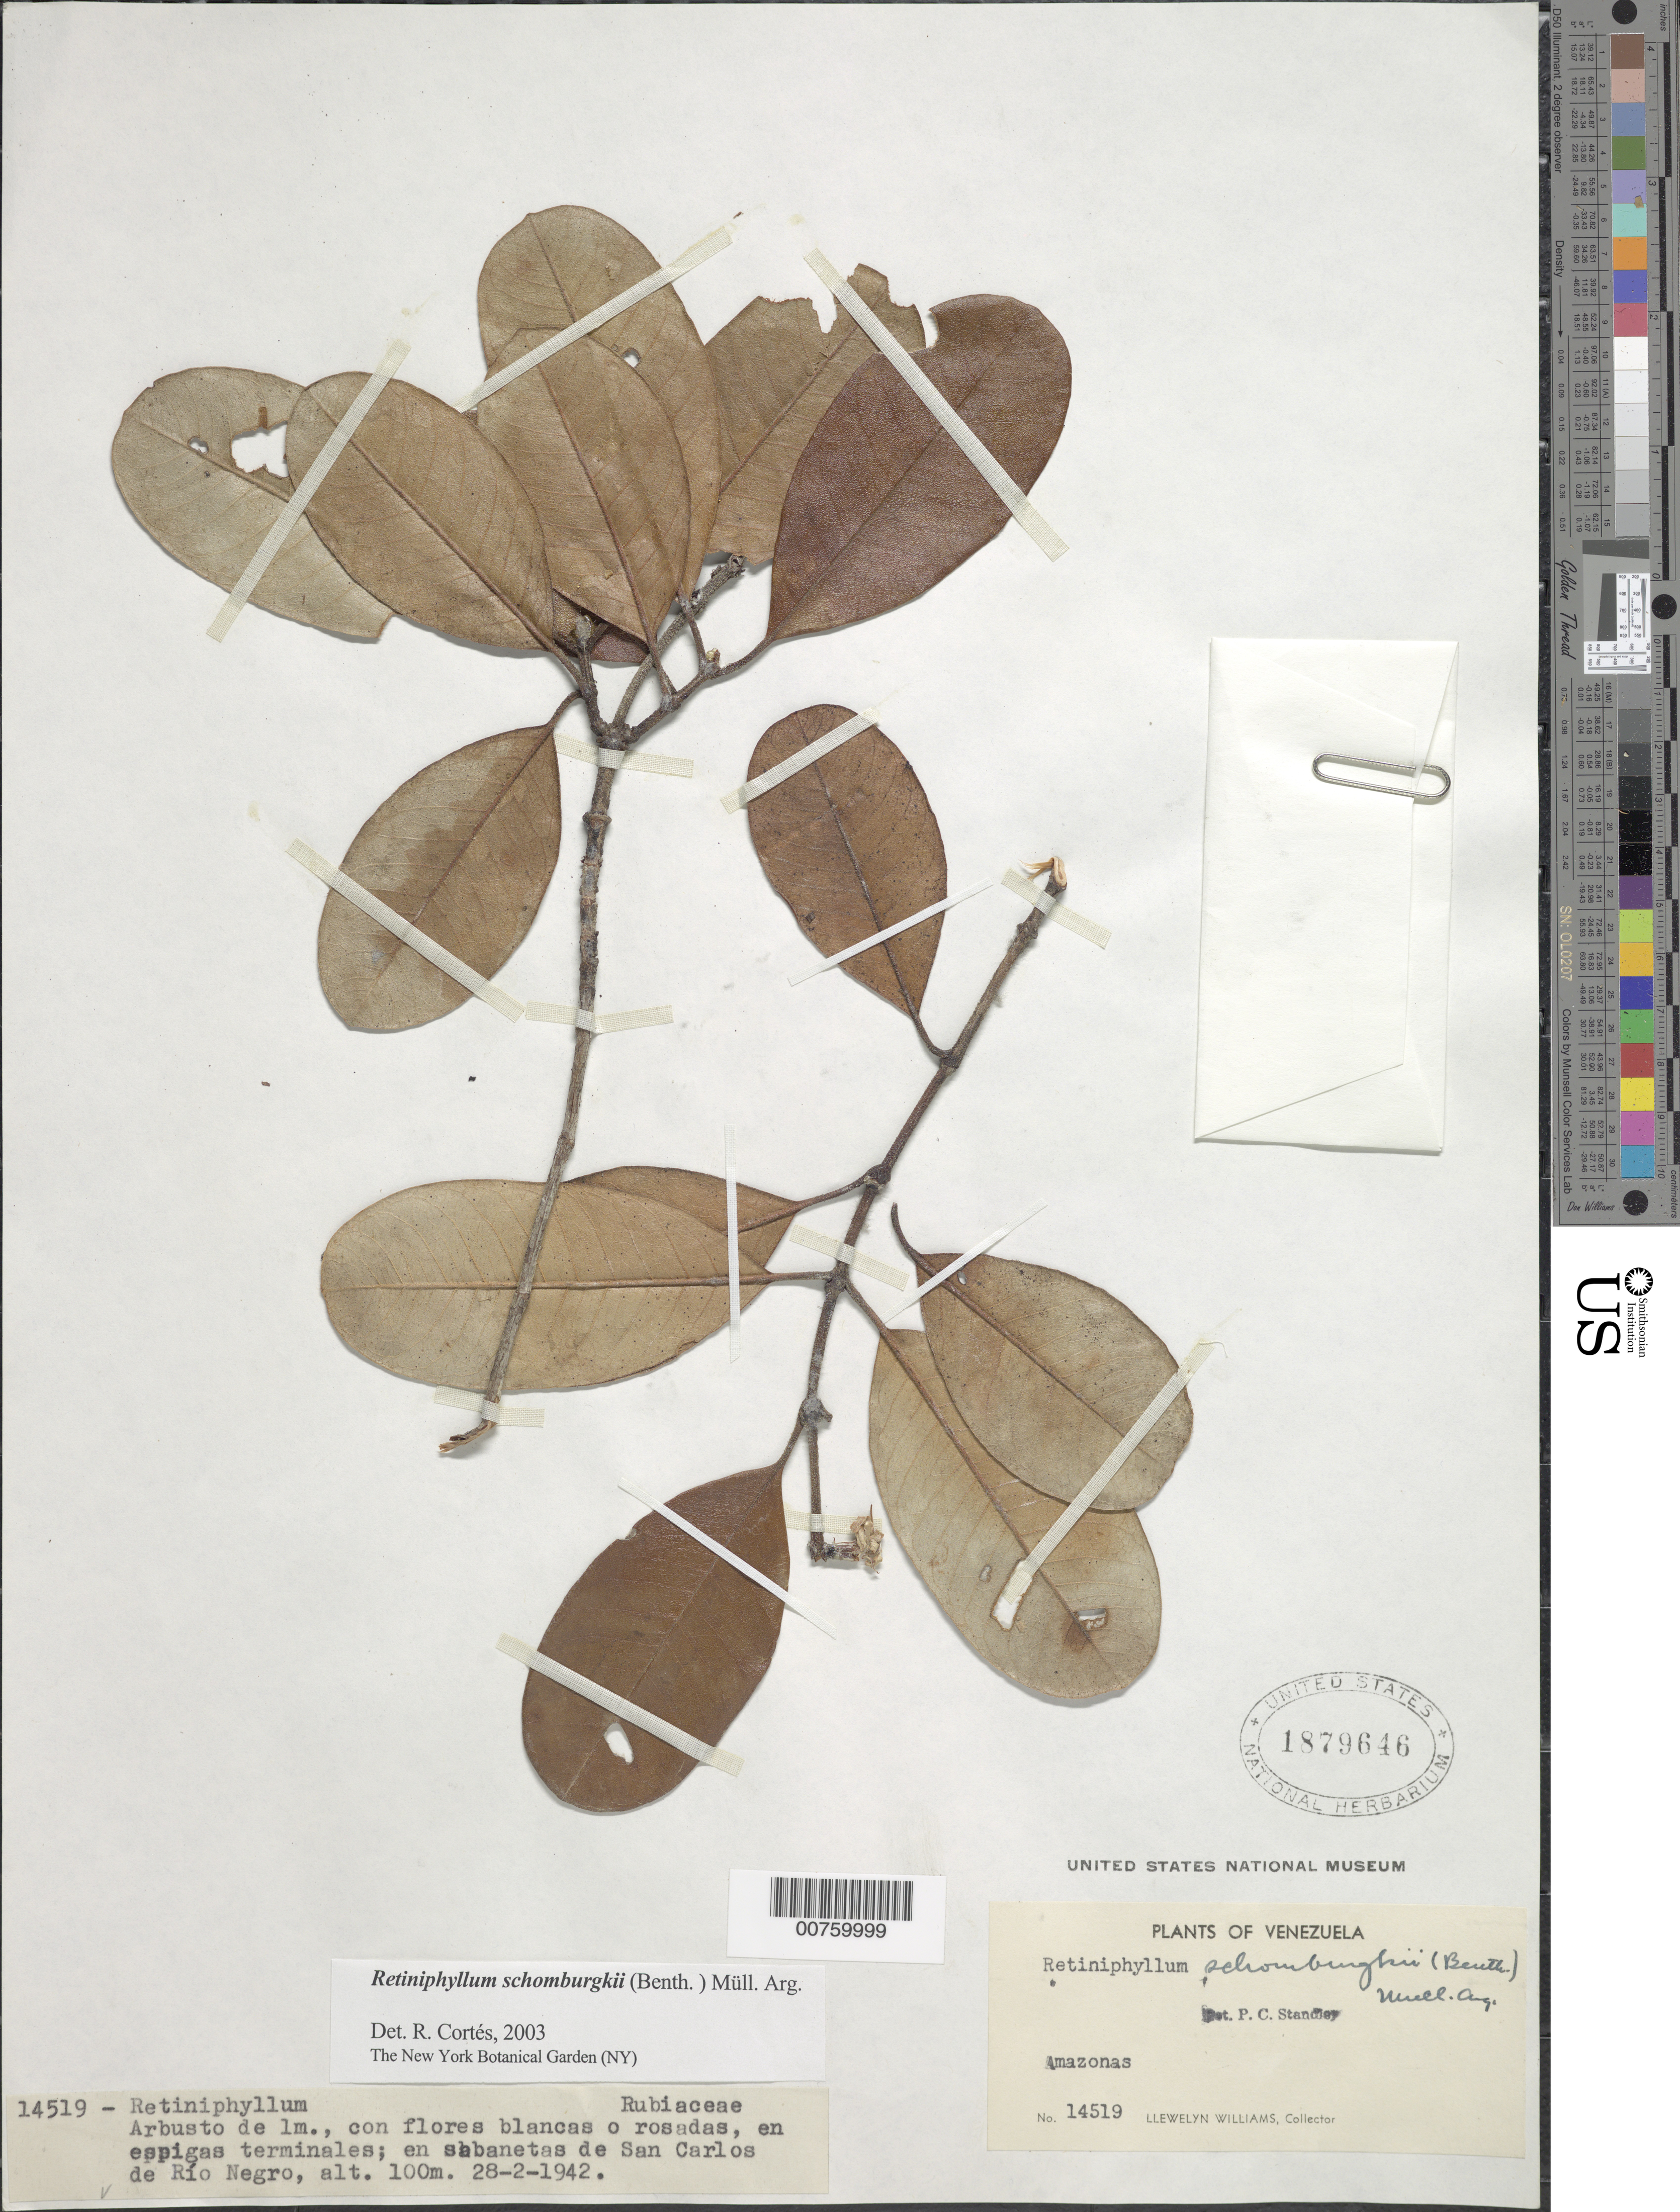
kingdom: Plantae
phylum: Tracheophyta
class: Magnoliopsida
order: Gentianales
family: Rubiaceae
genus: Retiniphyllum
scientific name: Retiniphyllum schomburgkii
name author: (Benth.) Müll. Arg.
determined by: Cortes R., G.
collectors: Ll. Williams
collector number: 14519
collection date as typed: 28-Feb-42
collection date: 1942-02-28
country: Venezuela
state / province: Amazonas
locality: San Carlos de Río Negro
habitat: Sabanetas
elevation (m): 100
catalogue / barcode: US 1879646